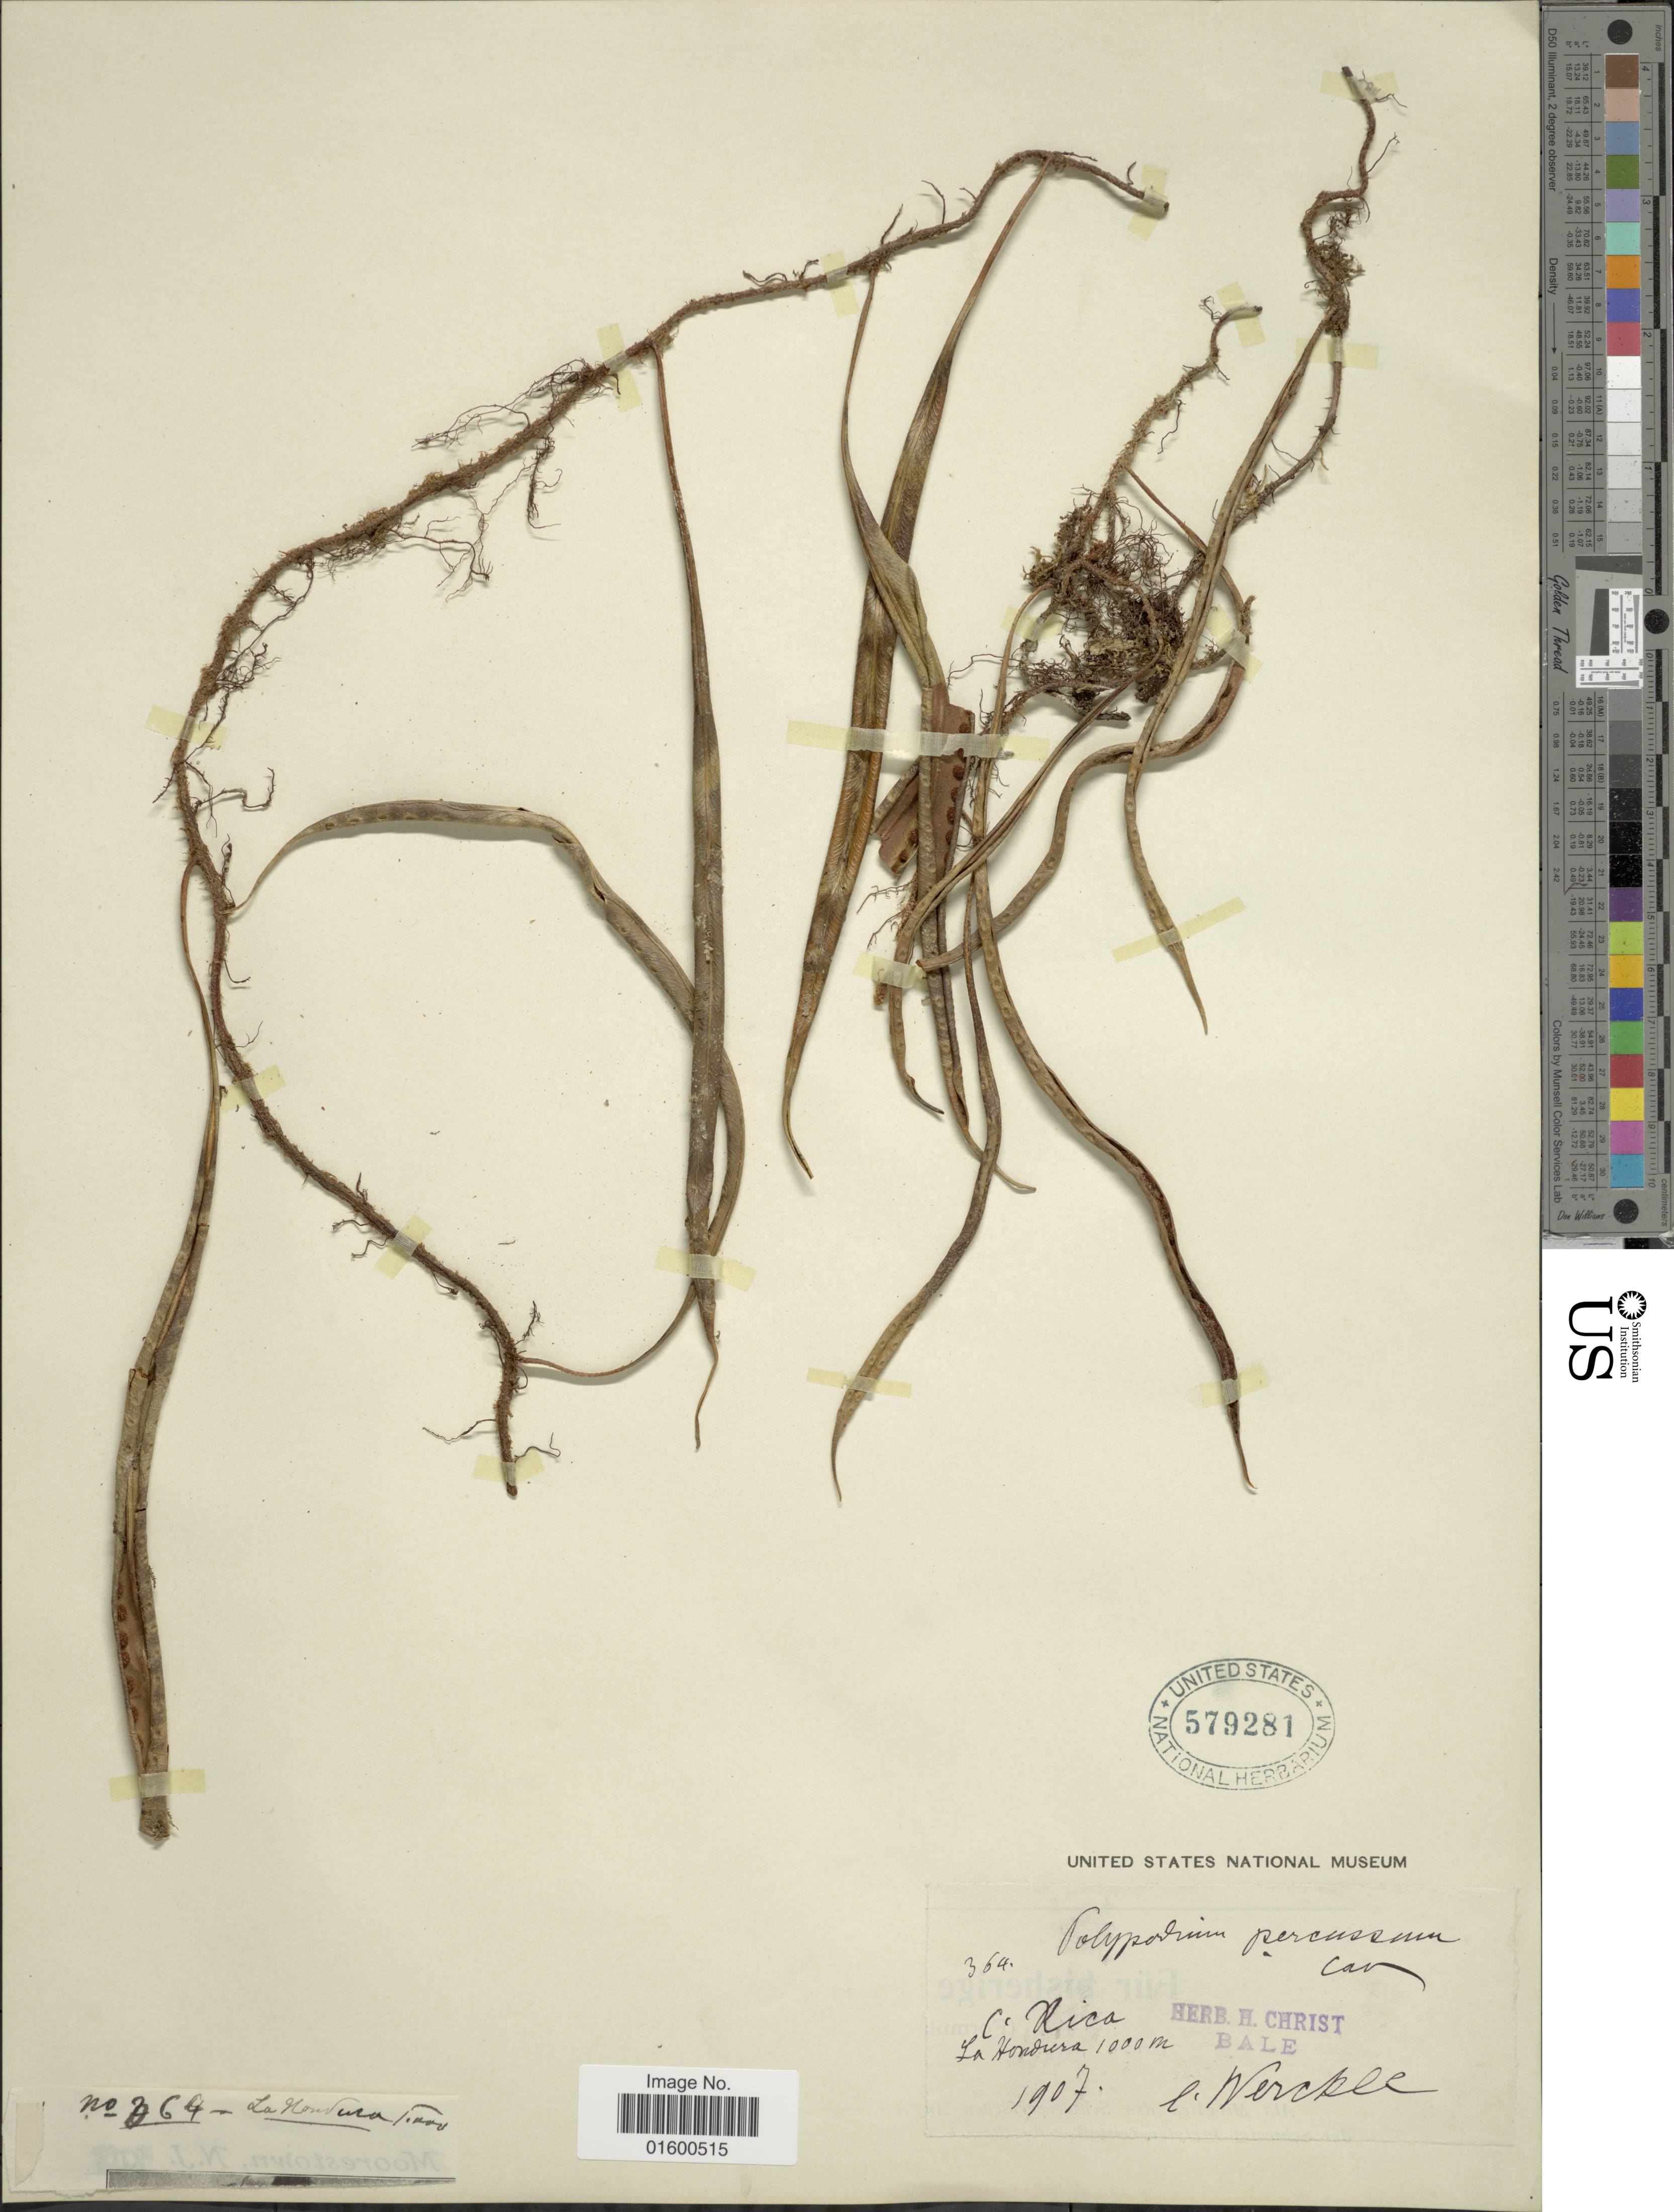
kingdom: Plantae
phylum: Tracheophyta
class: Polypodiopsida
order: Polypodiales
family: Polypodiaceae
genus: Microgramma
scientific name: Microgramma percussa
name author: (Cav.) de la Sota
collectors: C. Wercklé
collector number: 364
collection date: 1907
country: Costa Rica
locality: C. Rica, La Hondura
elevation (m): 1000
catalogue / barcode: US 579281